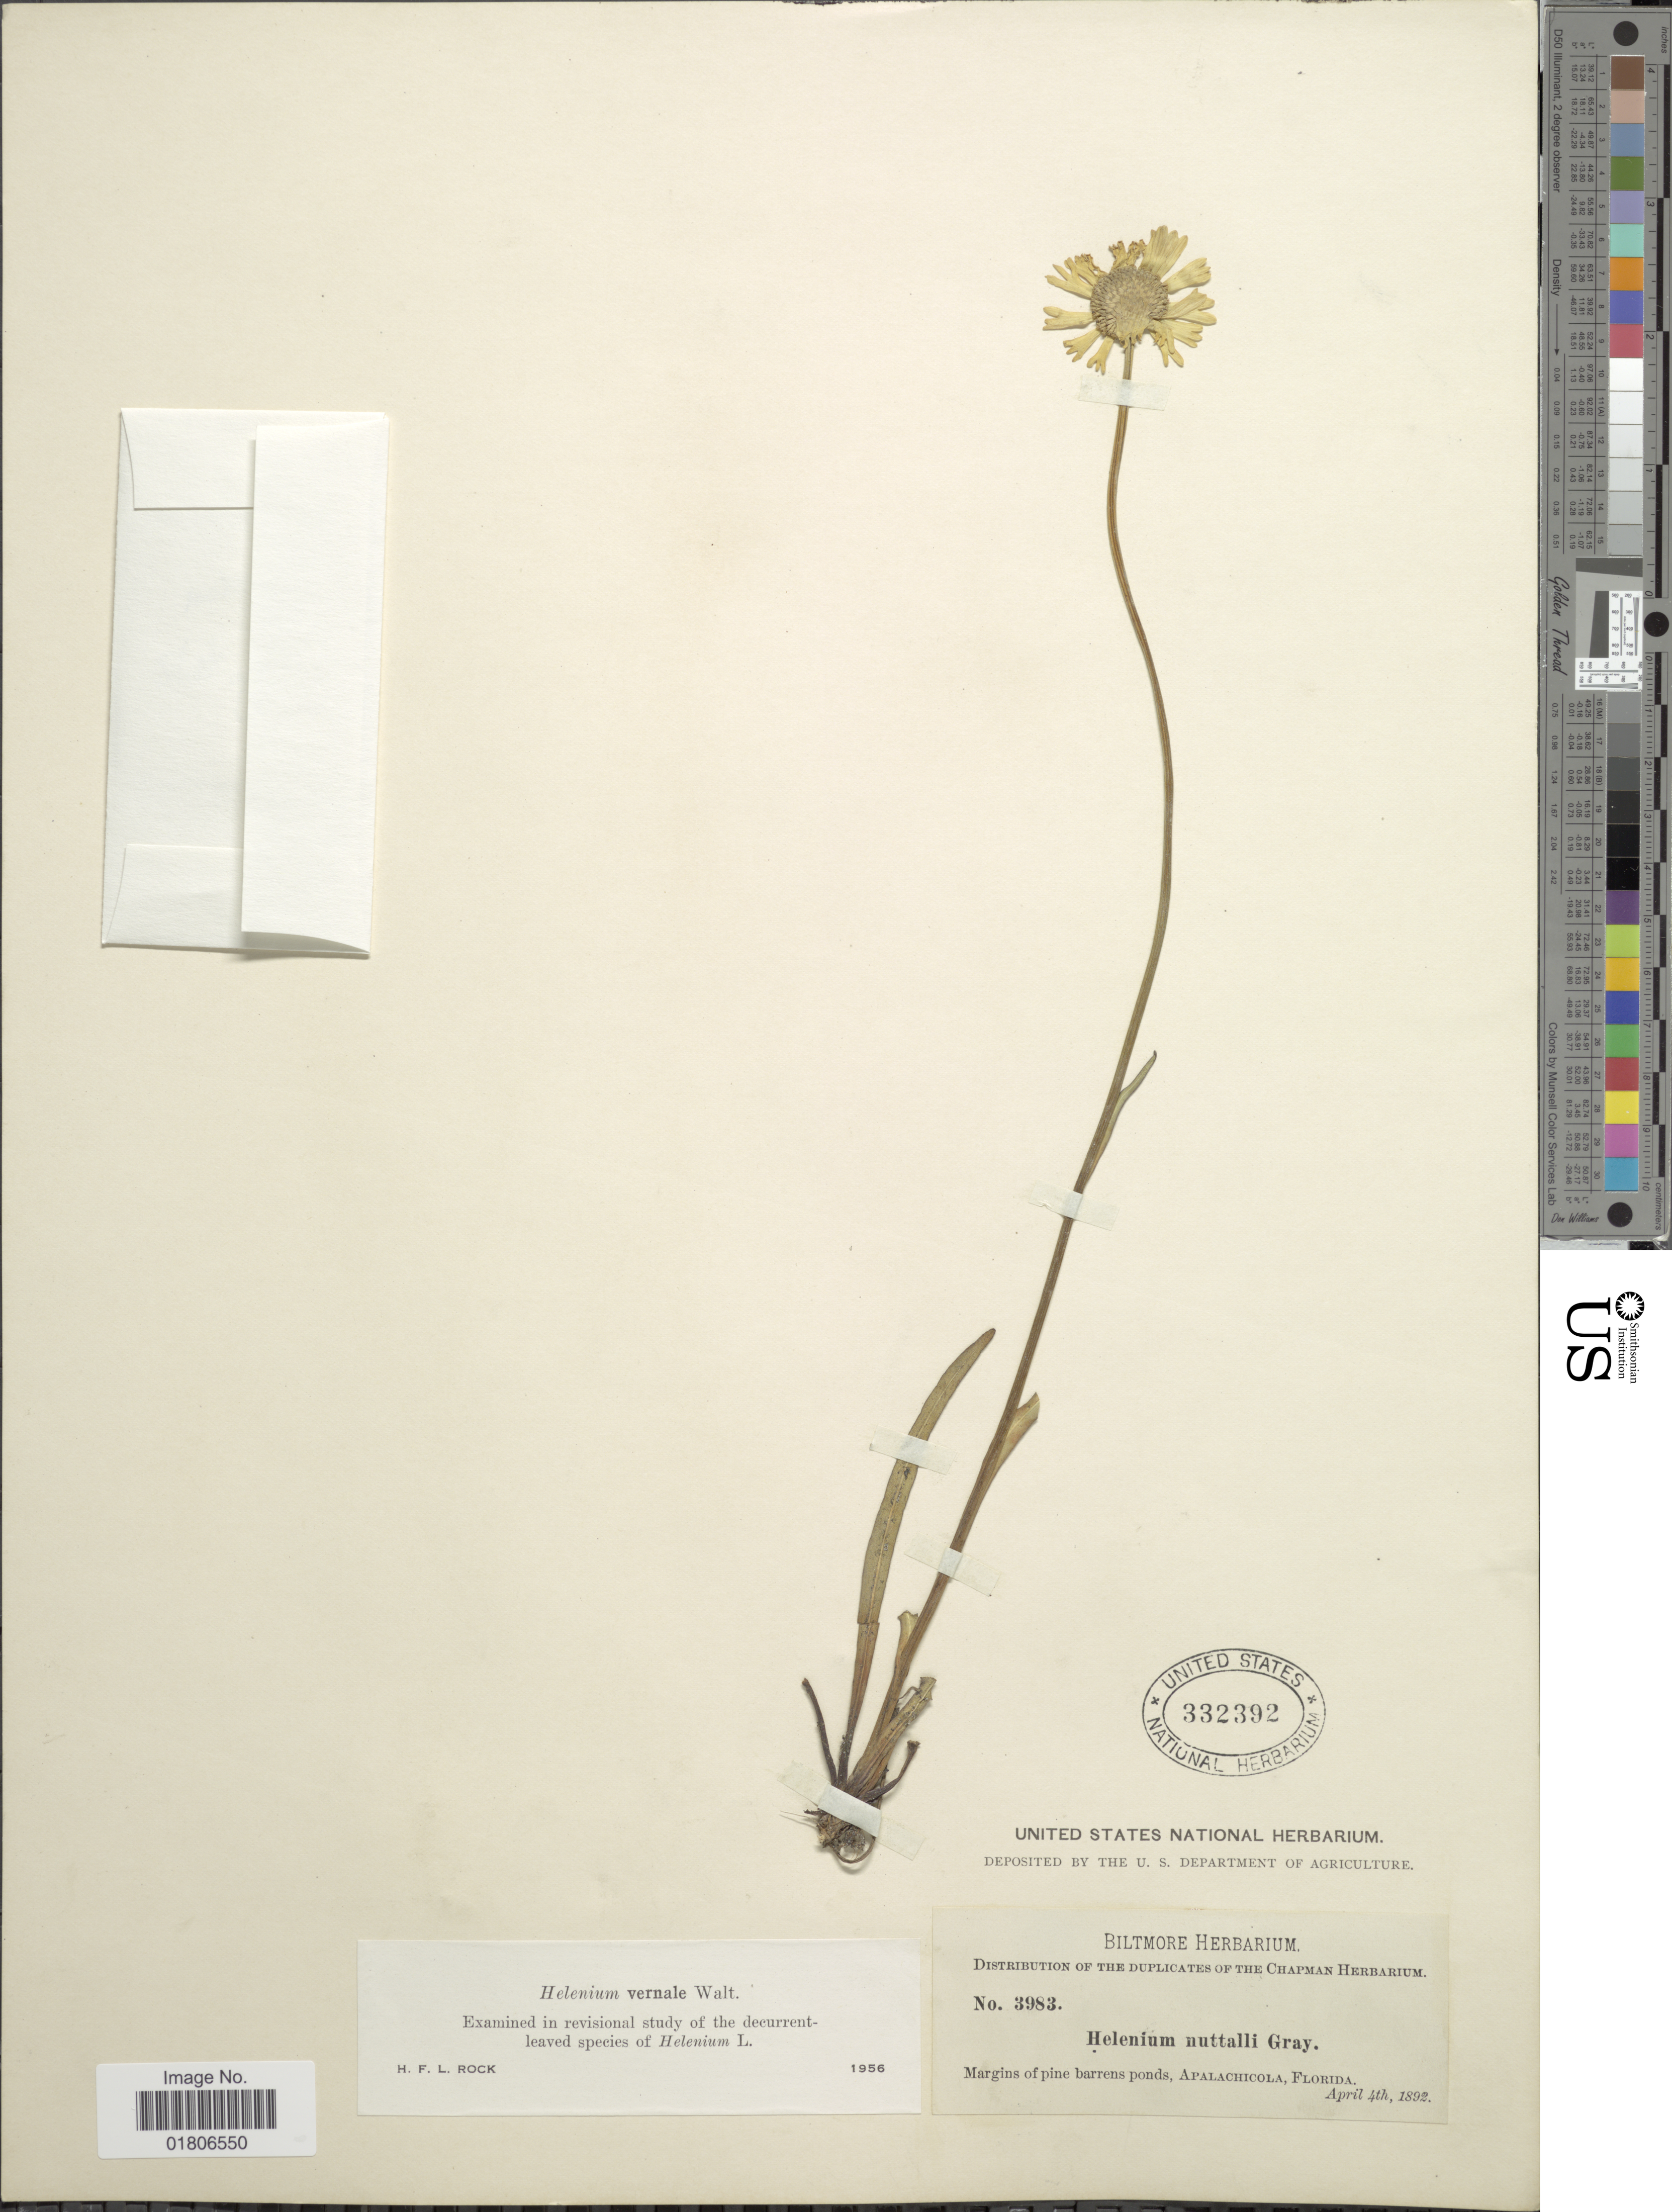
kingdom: Plantae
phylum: Tracheophyta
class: Magnoliopsida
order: Asterales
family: Asteraceae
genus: Helenium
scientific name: Helenium vernale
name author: Walter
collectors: ex herb. Biltmore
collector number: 3983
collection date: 1892-04-04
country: United States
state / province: Florida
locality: Apalachicola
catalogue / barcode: US 332392